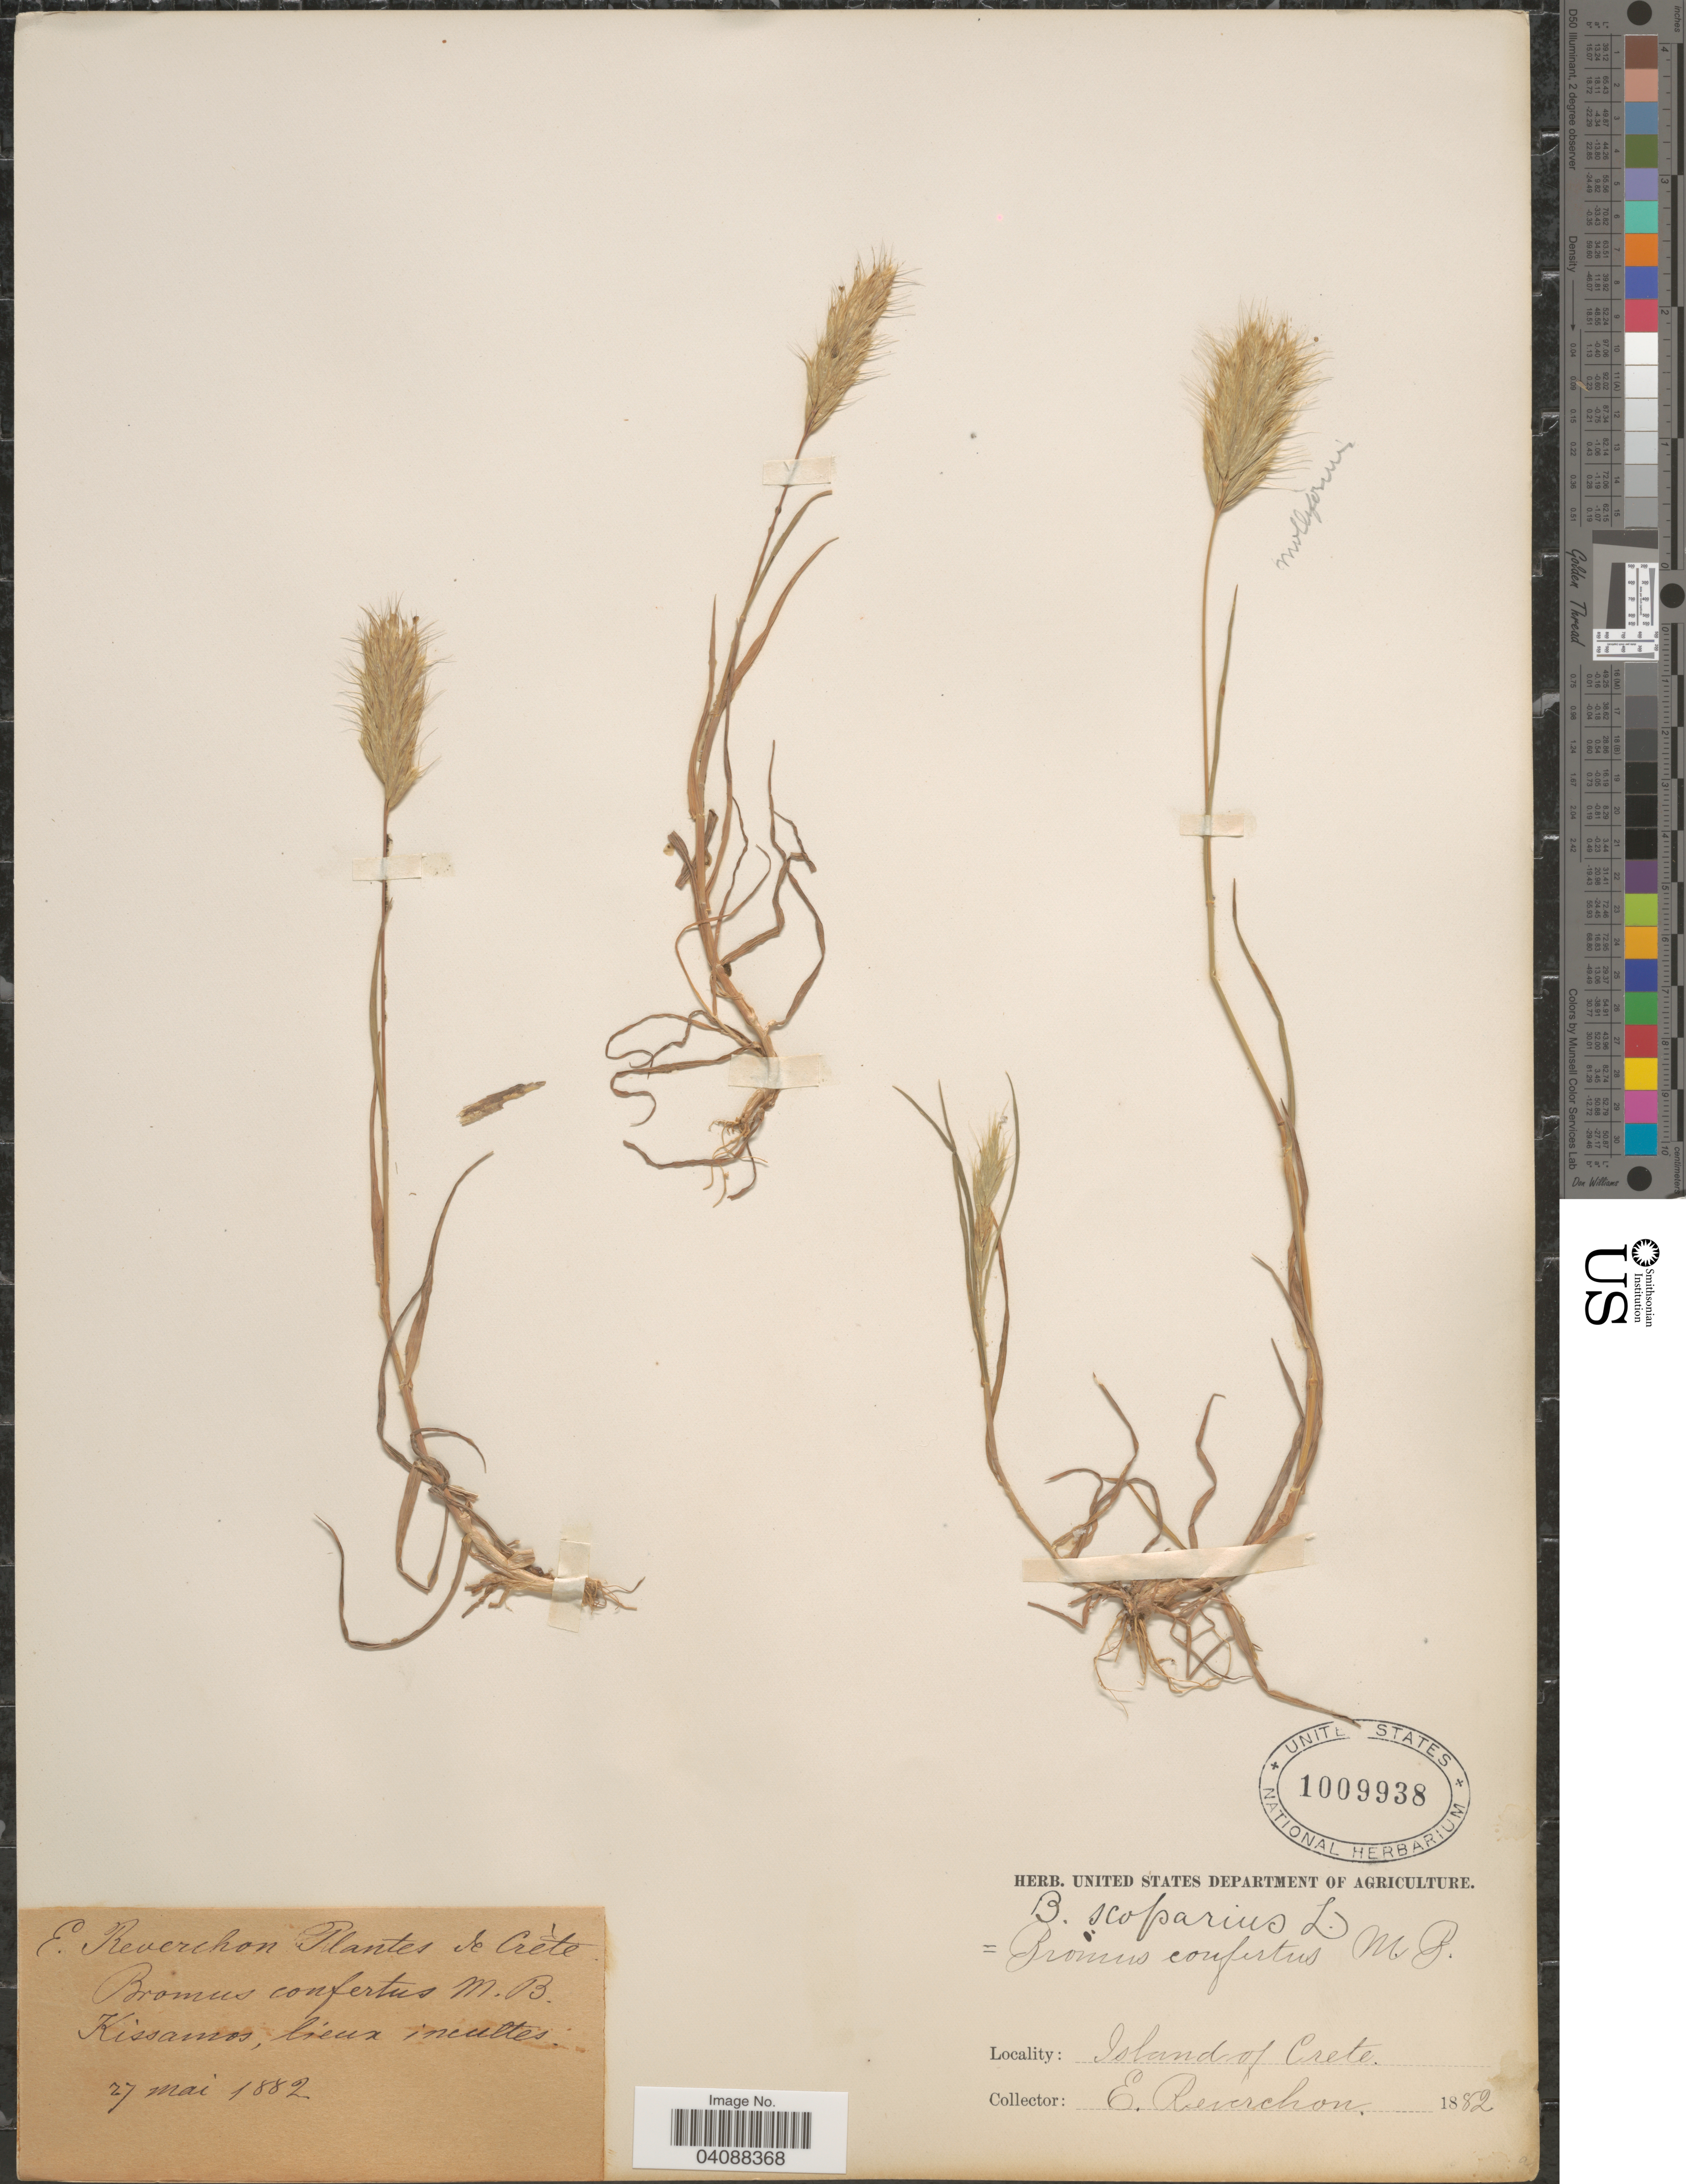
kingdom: Plantae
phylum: Tracheophyta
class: Liliopsida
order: Poales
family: Poaceae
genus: Bromus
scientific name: Bromus scoparius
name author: L.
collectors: E. Reverchon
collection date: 1882-05-27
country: Greece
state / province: Crete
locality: Kissamos, lieux incultes. Island of Crete.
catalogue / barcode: US 1009938